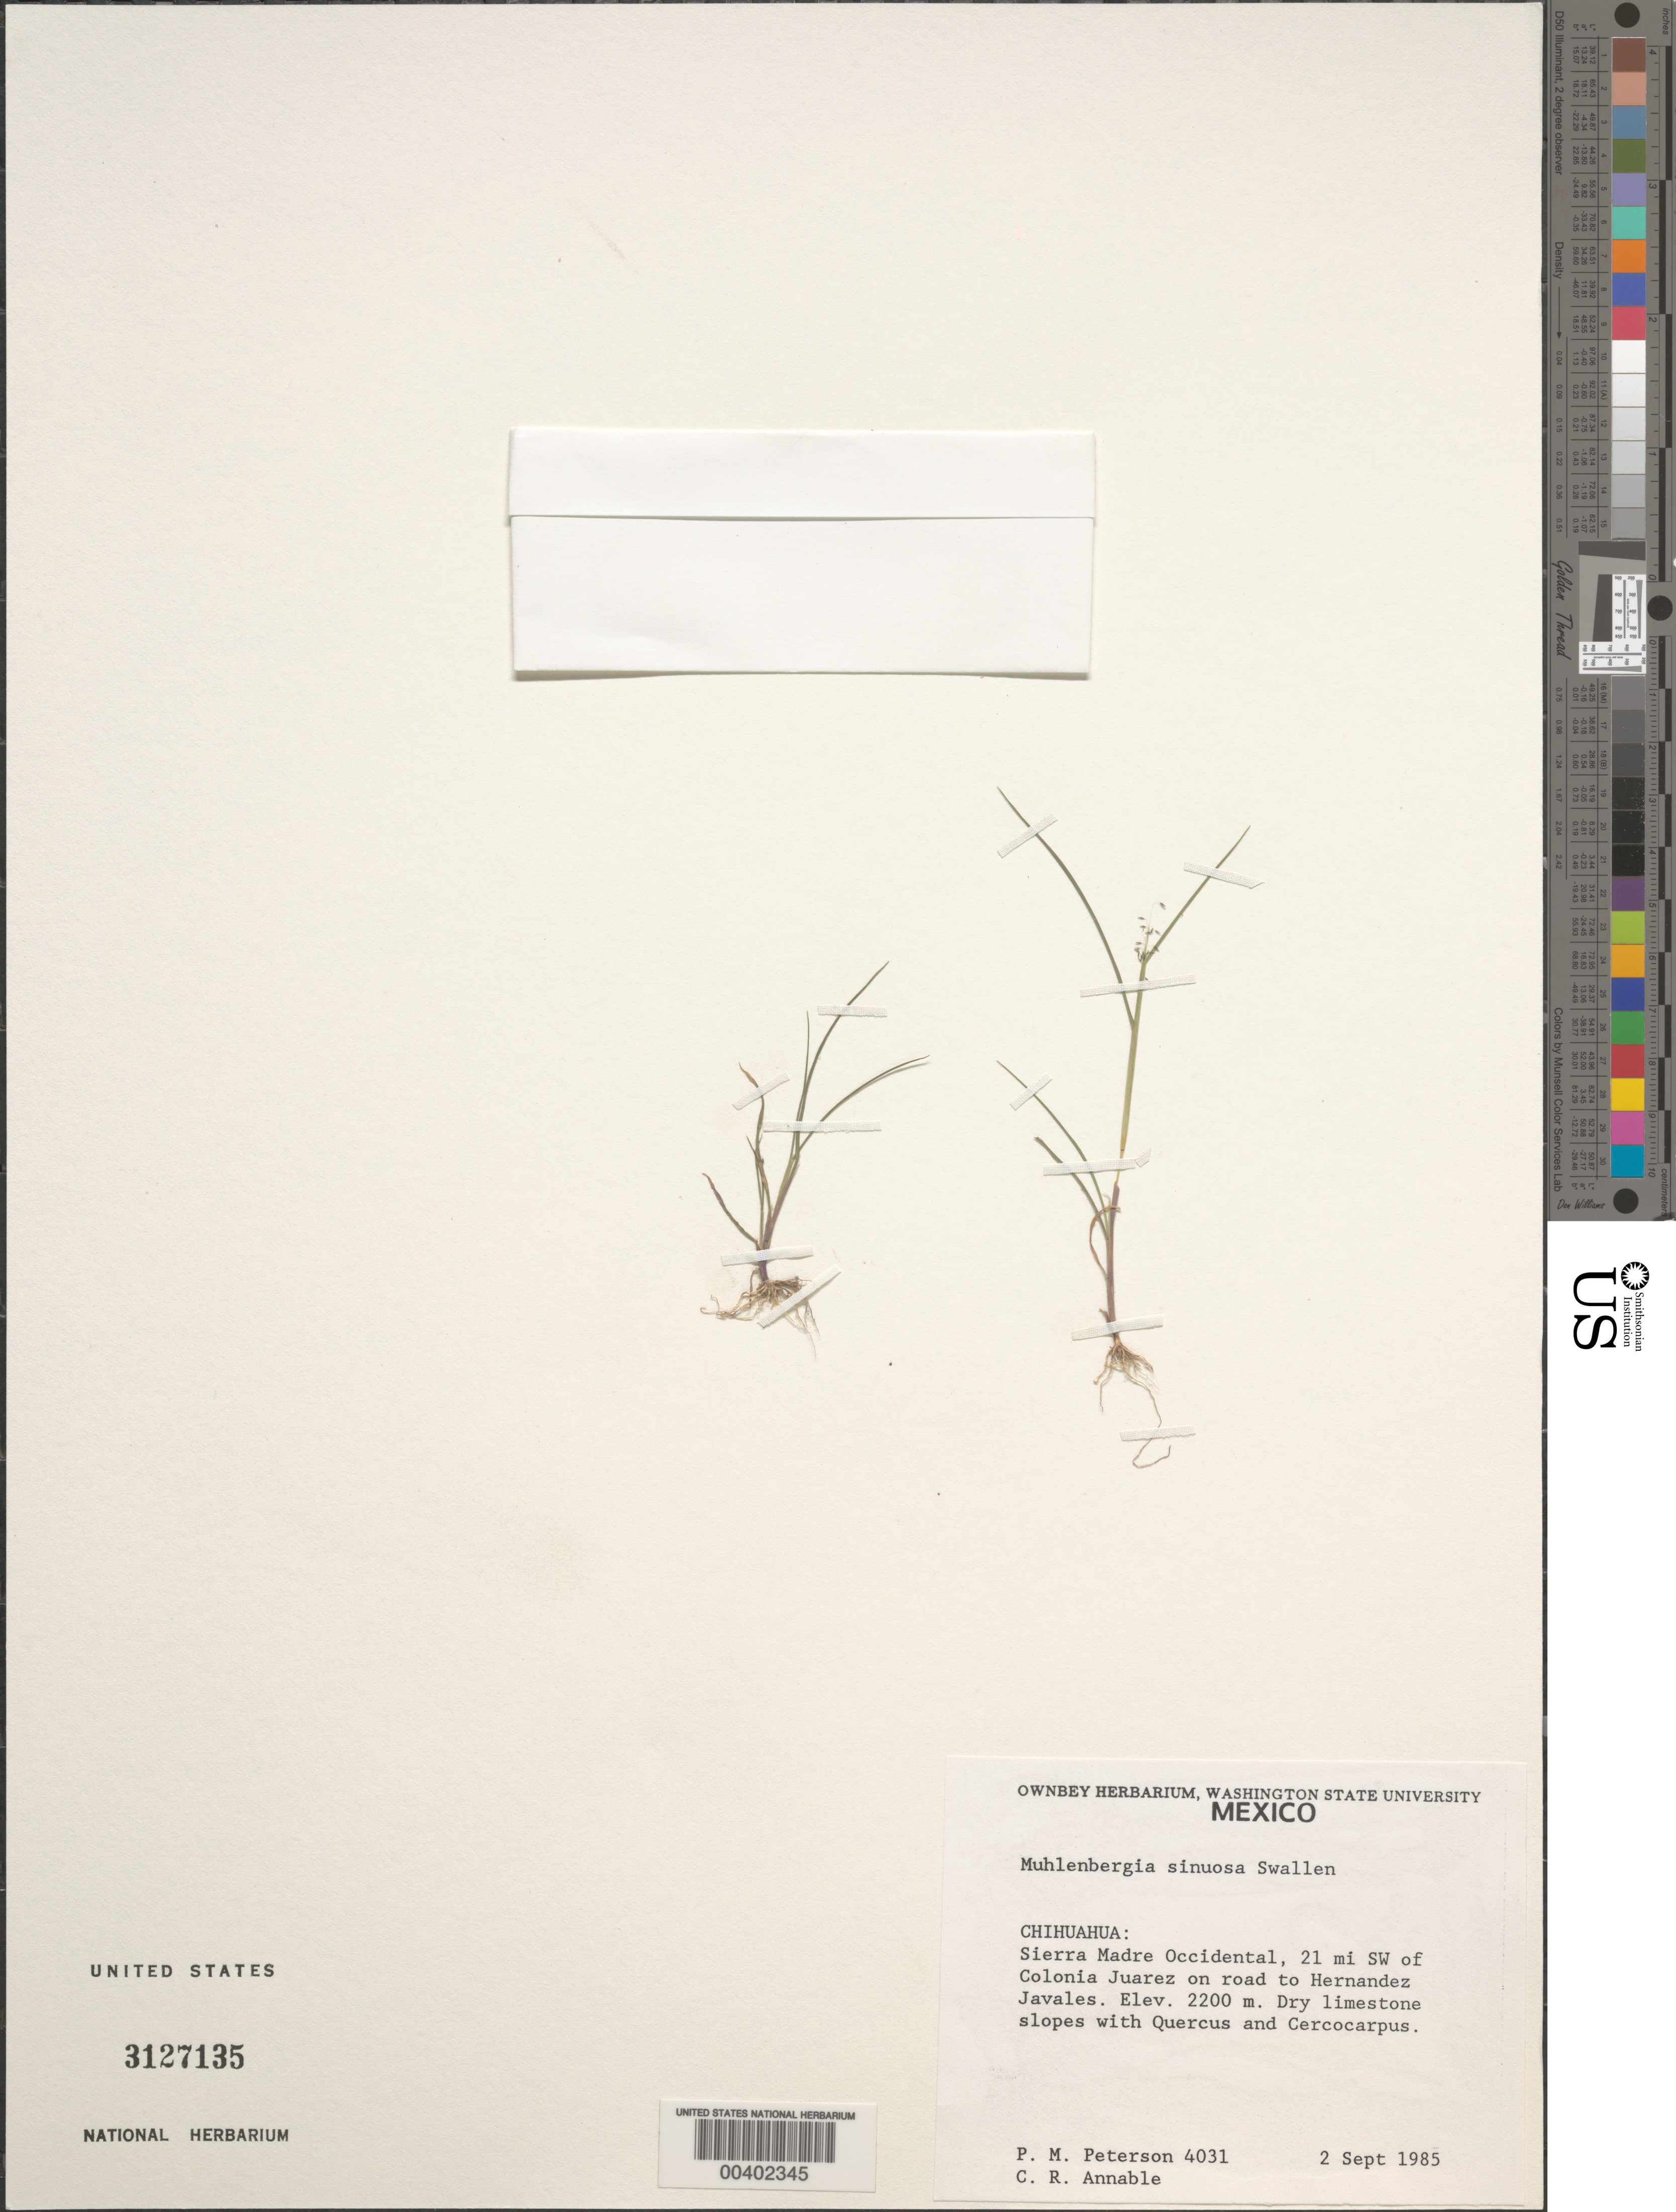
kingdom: Plantae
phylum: Tracheophyta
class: Liliopsida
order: Poales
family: Poaceae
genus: Muhlenbergia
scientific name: Muhlenbergia sinuosa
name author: Swallen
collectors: P. M. Peterson & C. R. Annable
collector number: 04031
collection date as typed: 02 Sep 1985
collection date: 1985-09-02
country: Mexico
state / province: Chihuahua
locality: Sierra Madre Occidental, 21 miles SW of Colonia Juarez on road to Hernandez Javales.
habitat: Dry limestone slopes, with Quercus and Cercocarpus.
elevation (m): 2200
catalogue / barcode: US 3127135